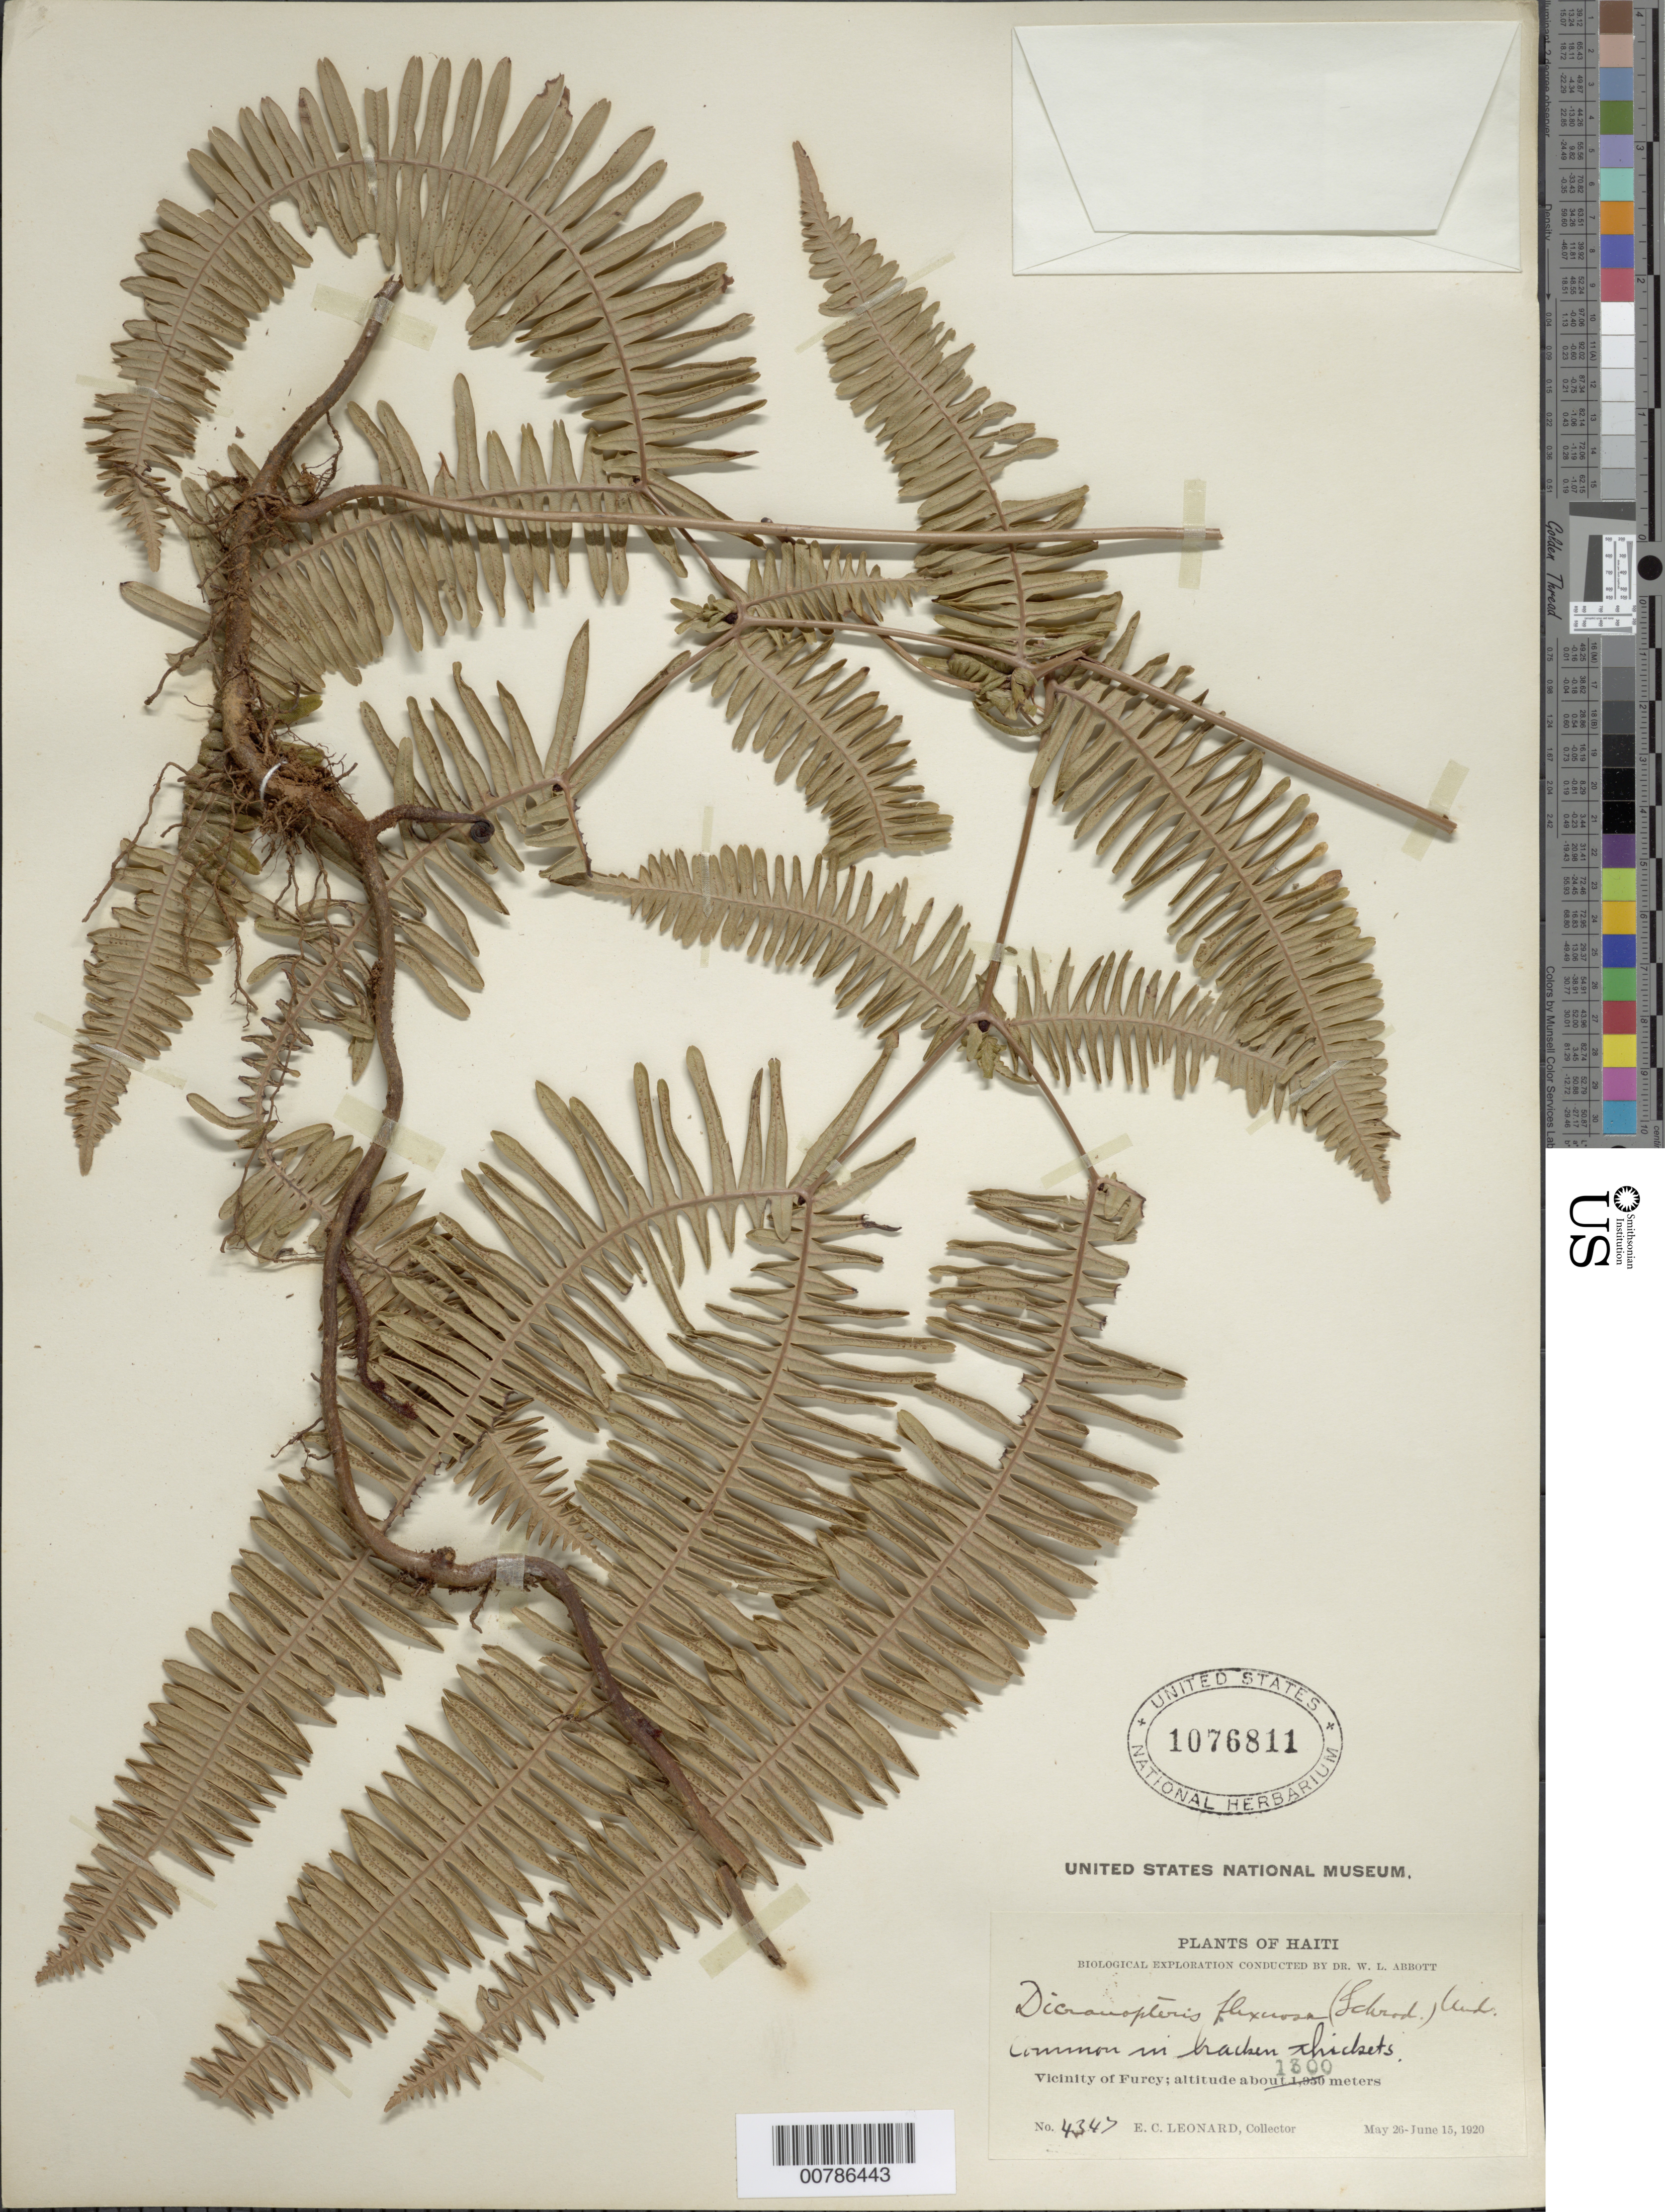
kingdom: Plantae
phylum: Tracheophyta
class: Polypodiopsida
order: Gleicheniales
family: Gleicheniaceae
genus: Dicranopteris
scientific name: Dicranopteris flexuosa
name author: (Schrad.) Underw.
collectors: E. C. Leonard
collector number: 4347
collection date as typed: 26 May 1920 15 Jun 1920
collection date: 1920-05-26/1920-06-15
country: Haiti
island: Hispaniola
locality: Furcy vicinity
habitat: In brachen thickets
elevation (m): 1300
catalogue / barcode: US 1076811